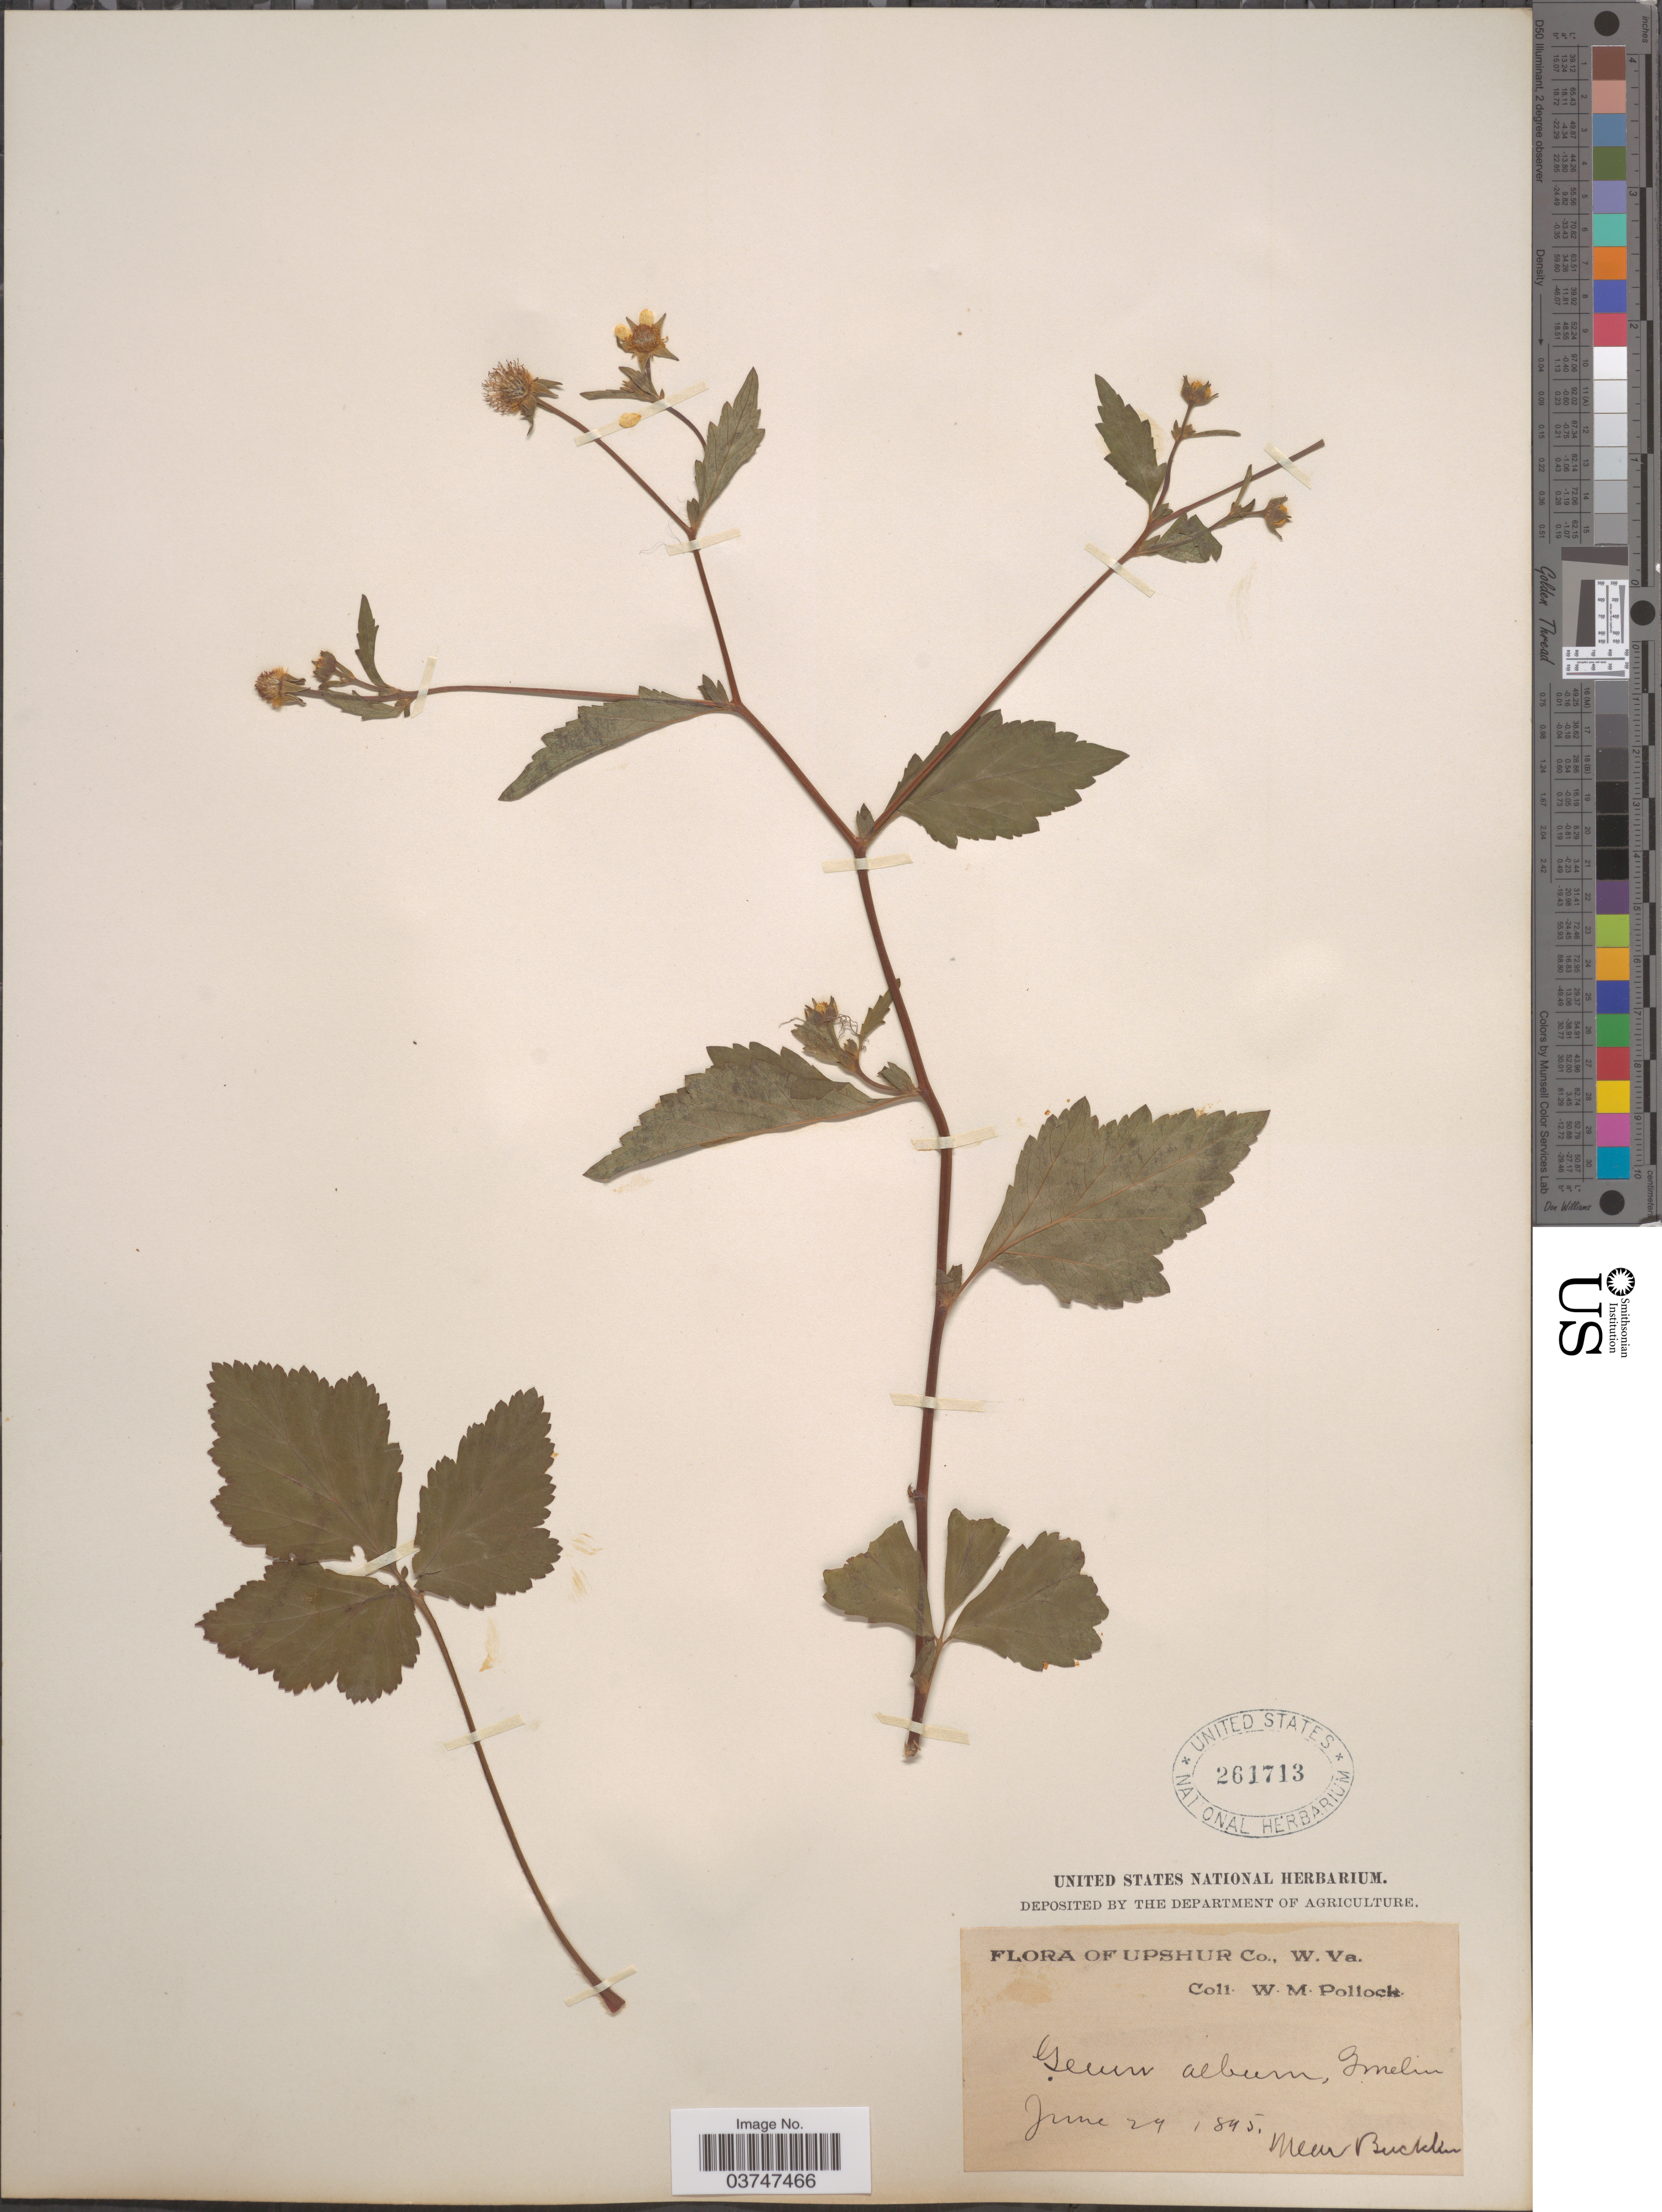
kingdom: Plantae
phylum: Tracheophyta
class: Magnoliopsida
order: Rosales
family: Rosaceae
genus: Geum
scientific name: Geum canadense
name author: Jacq.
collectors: W. M. Pollock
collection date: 1845-06-24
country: United States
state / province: West Virginia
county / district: Upshur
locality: Near Bucklin.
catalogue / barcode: US 261713